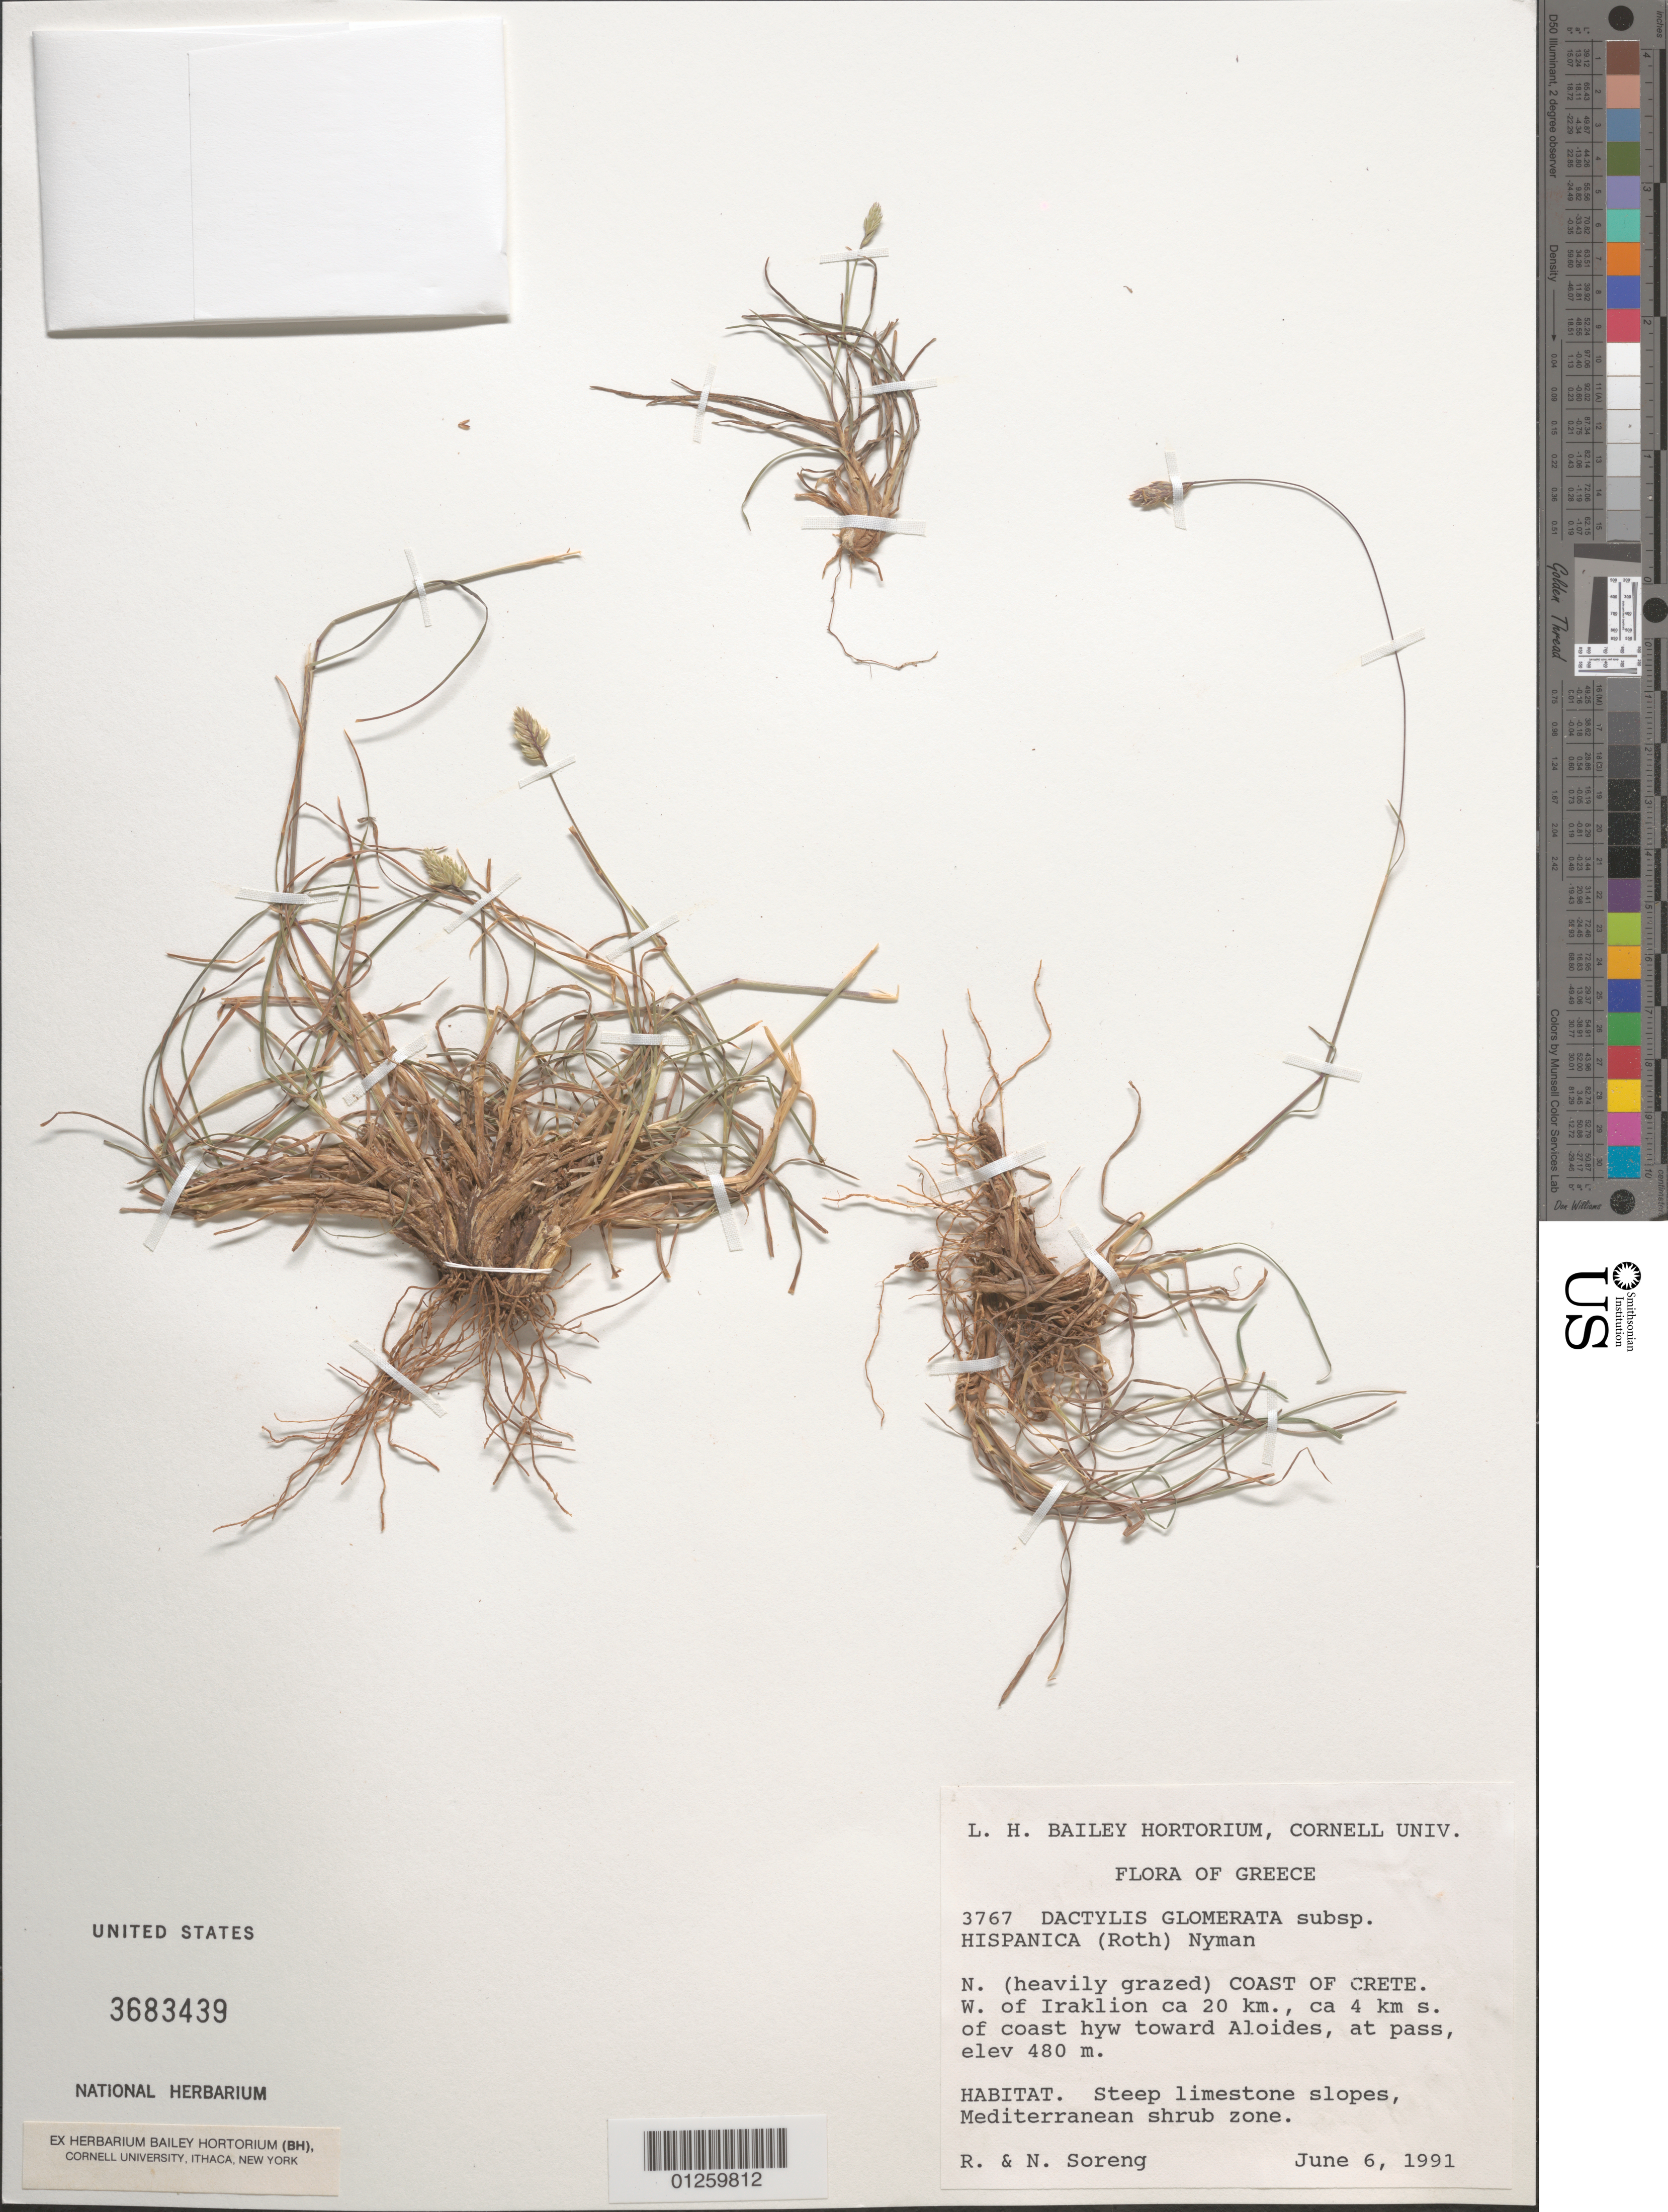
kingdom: Plantae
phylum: Tracheophyta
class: Liliopsida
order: Poales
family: Poaceae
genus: Dactylis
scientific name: Dactylis glomerata subsp. hispanica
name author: (Roth) Nyman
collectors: R. J. Soreng & N. L. Soreng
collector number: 3767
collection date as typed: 06 Jun 1991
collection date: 1991-06-06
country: Greece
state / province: Crete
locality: N coast. W of Iraklion ca 20 km., ca 1 km S of coast hyw toward Aloides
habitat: Steep limestone slopes, Mediterranean shrub zone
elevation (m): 480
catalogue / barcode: US 3683439